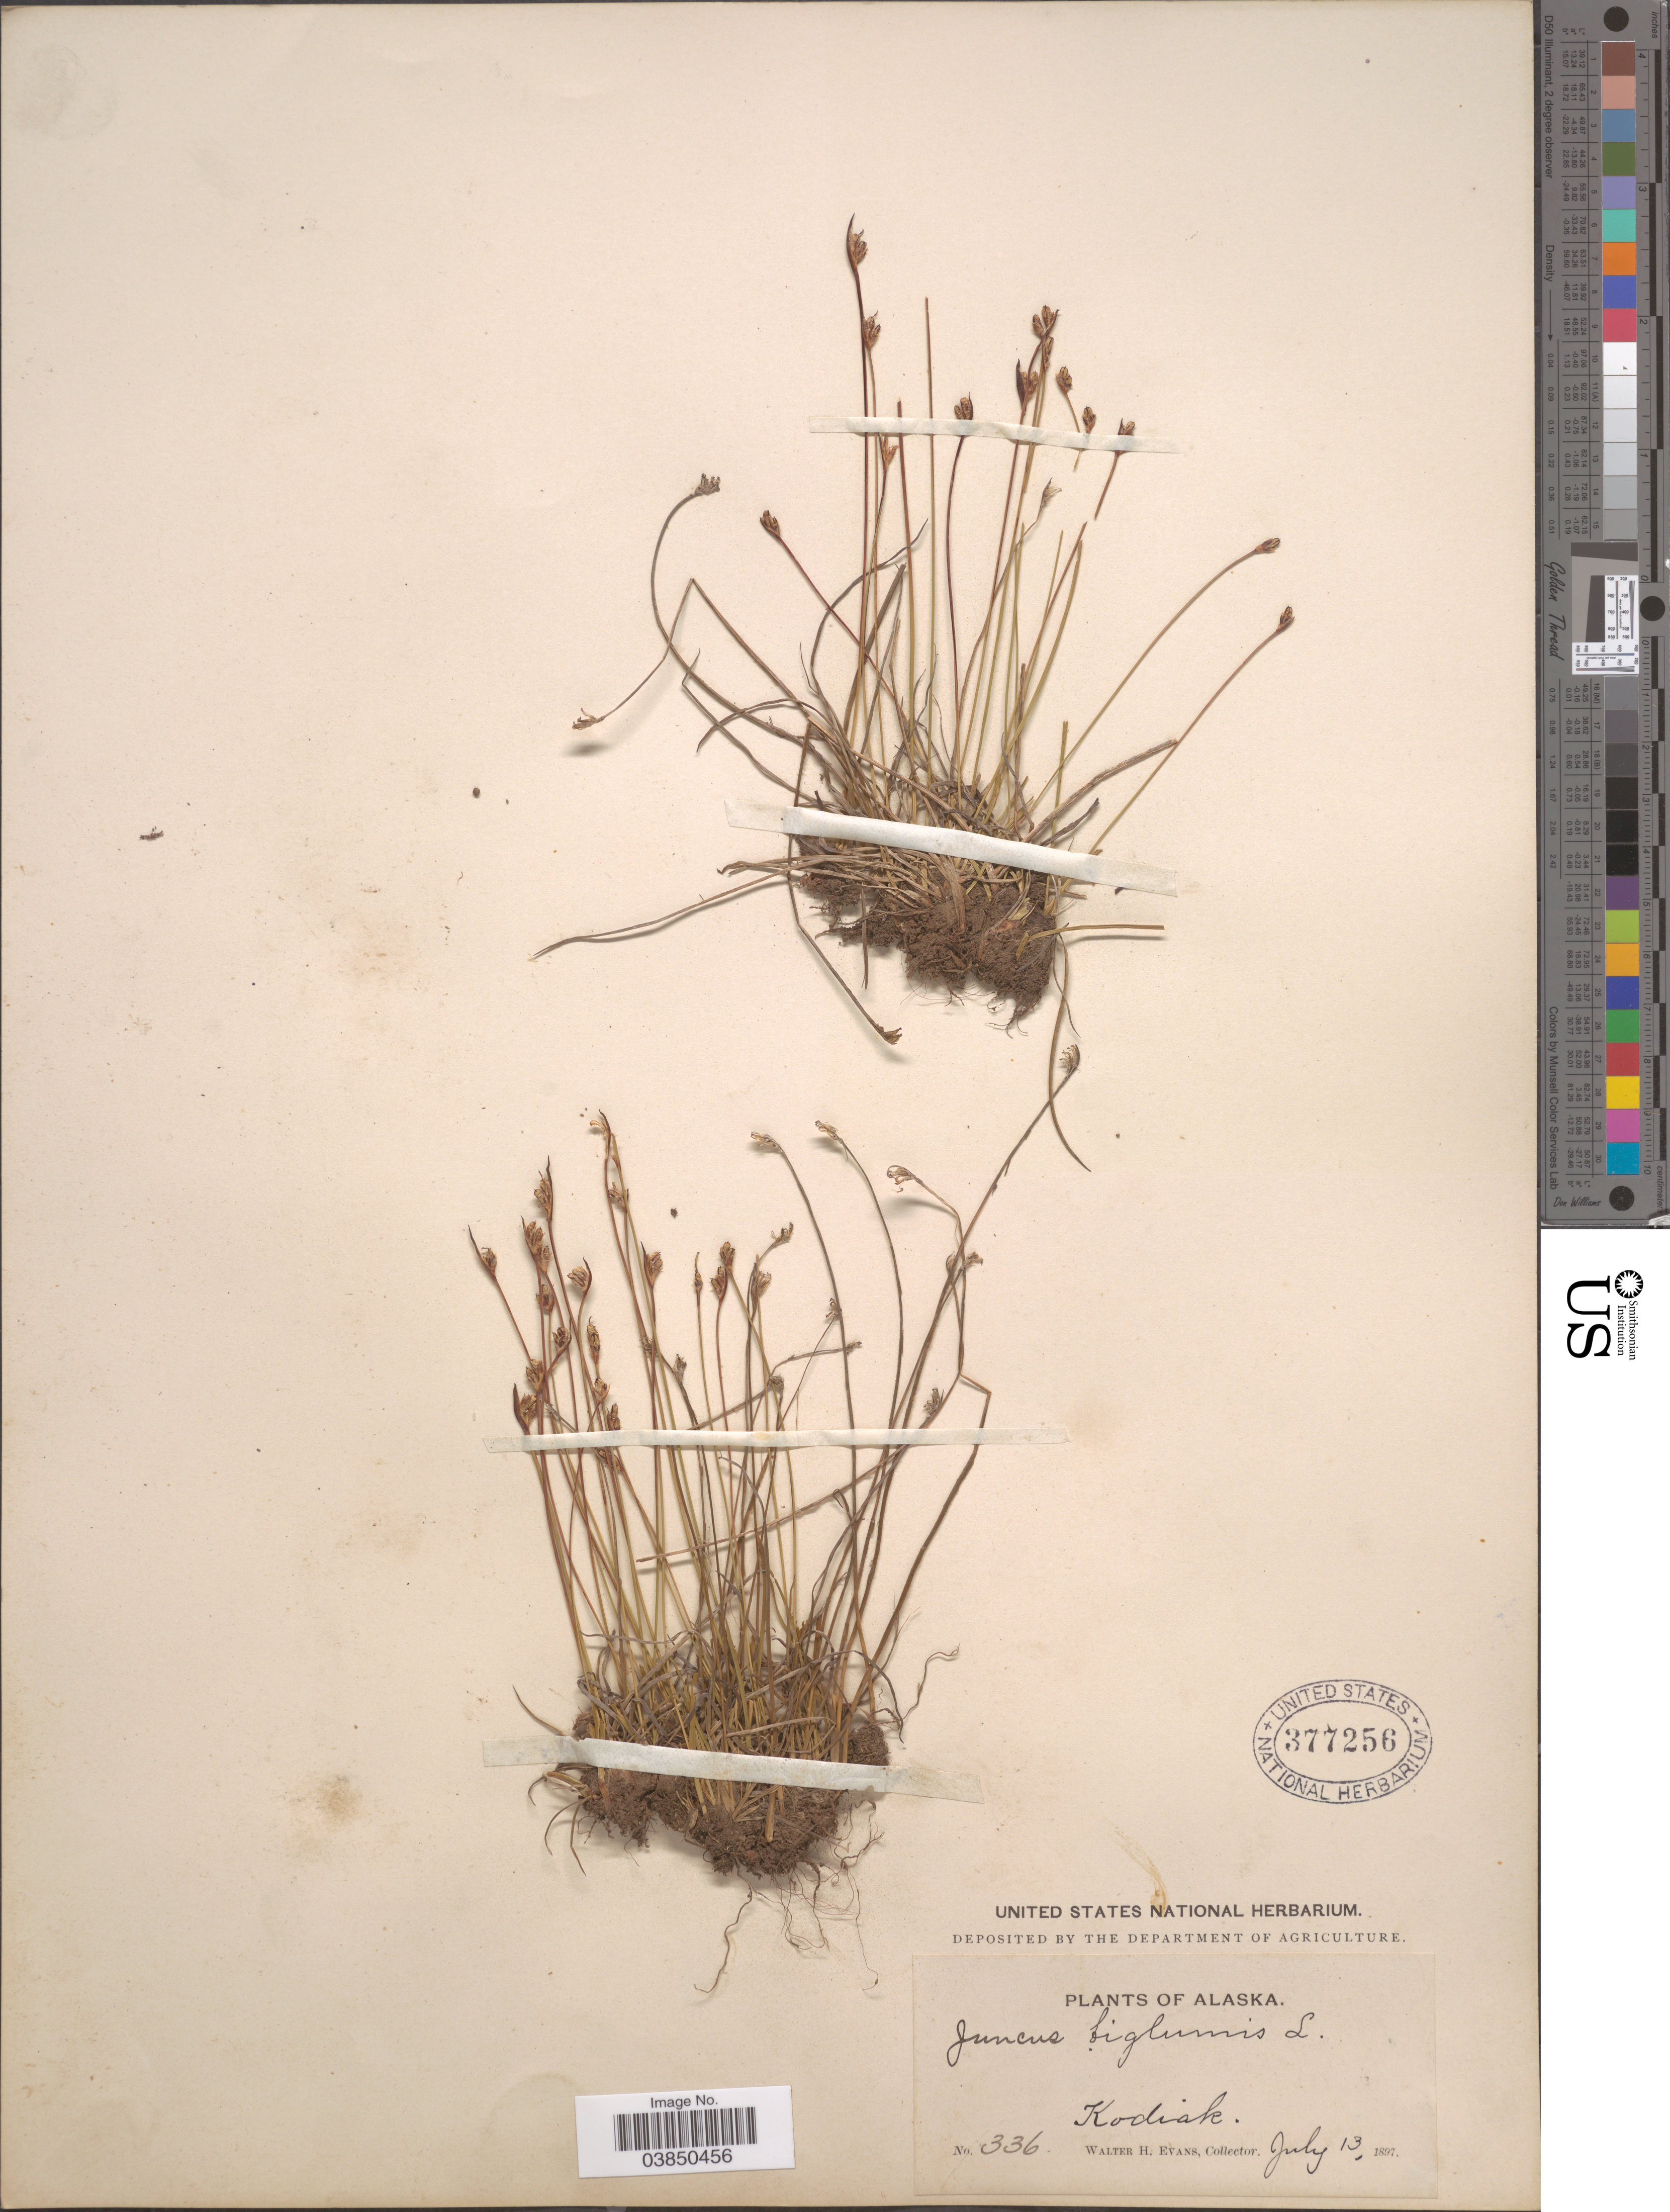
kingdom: Plantae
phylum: Tracheophyta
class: Liliopsida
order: Poales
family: Juncaceae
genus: Juncus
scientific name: Juncus biglumis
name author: L.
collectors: W. H. Evans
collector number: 336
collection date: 1897-07-13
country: United States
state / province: Alaska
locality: Kodiak.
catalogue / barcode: US 377256